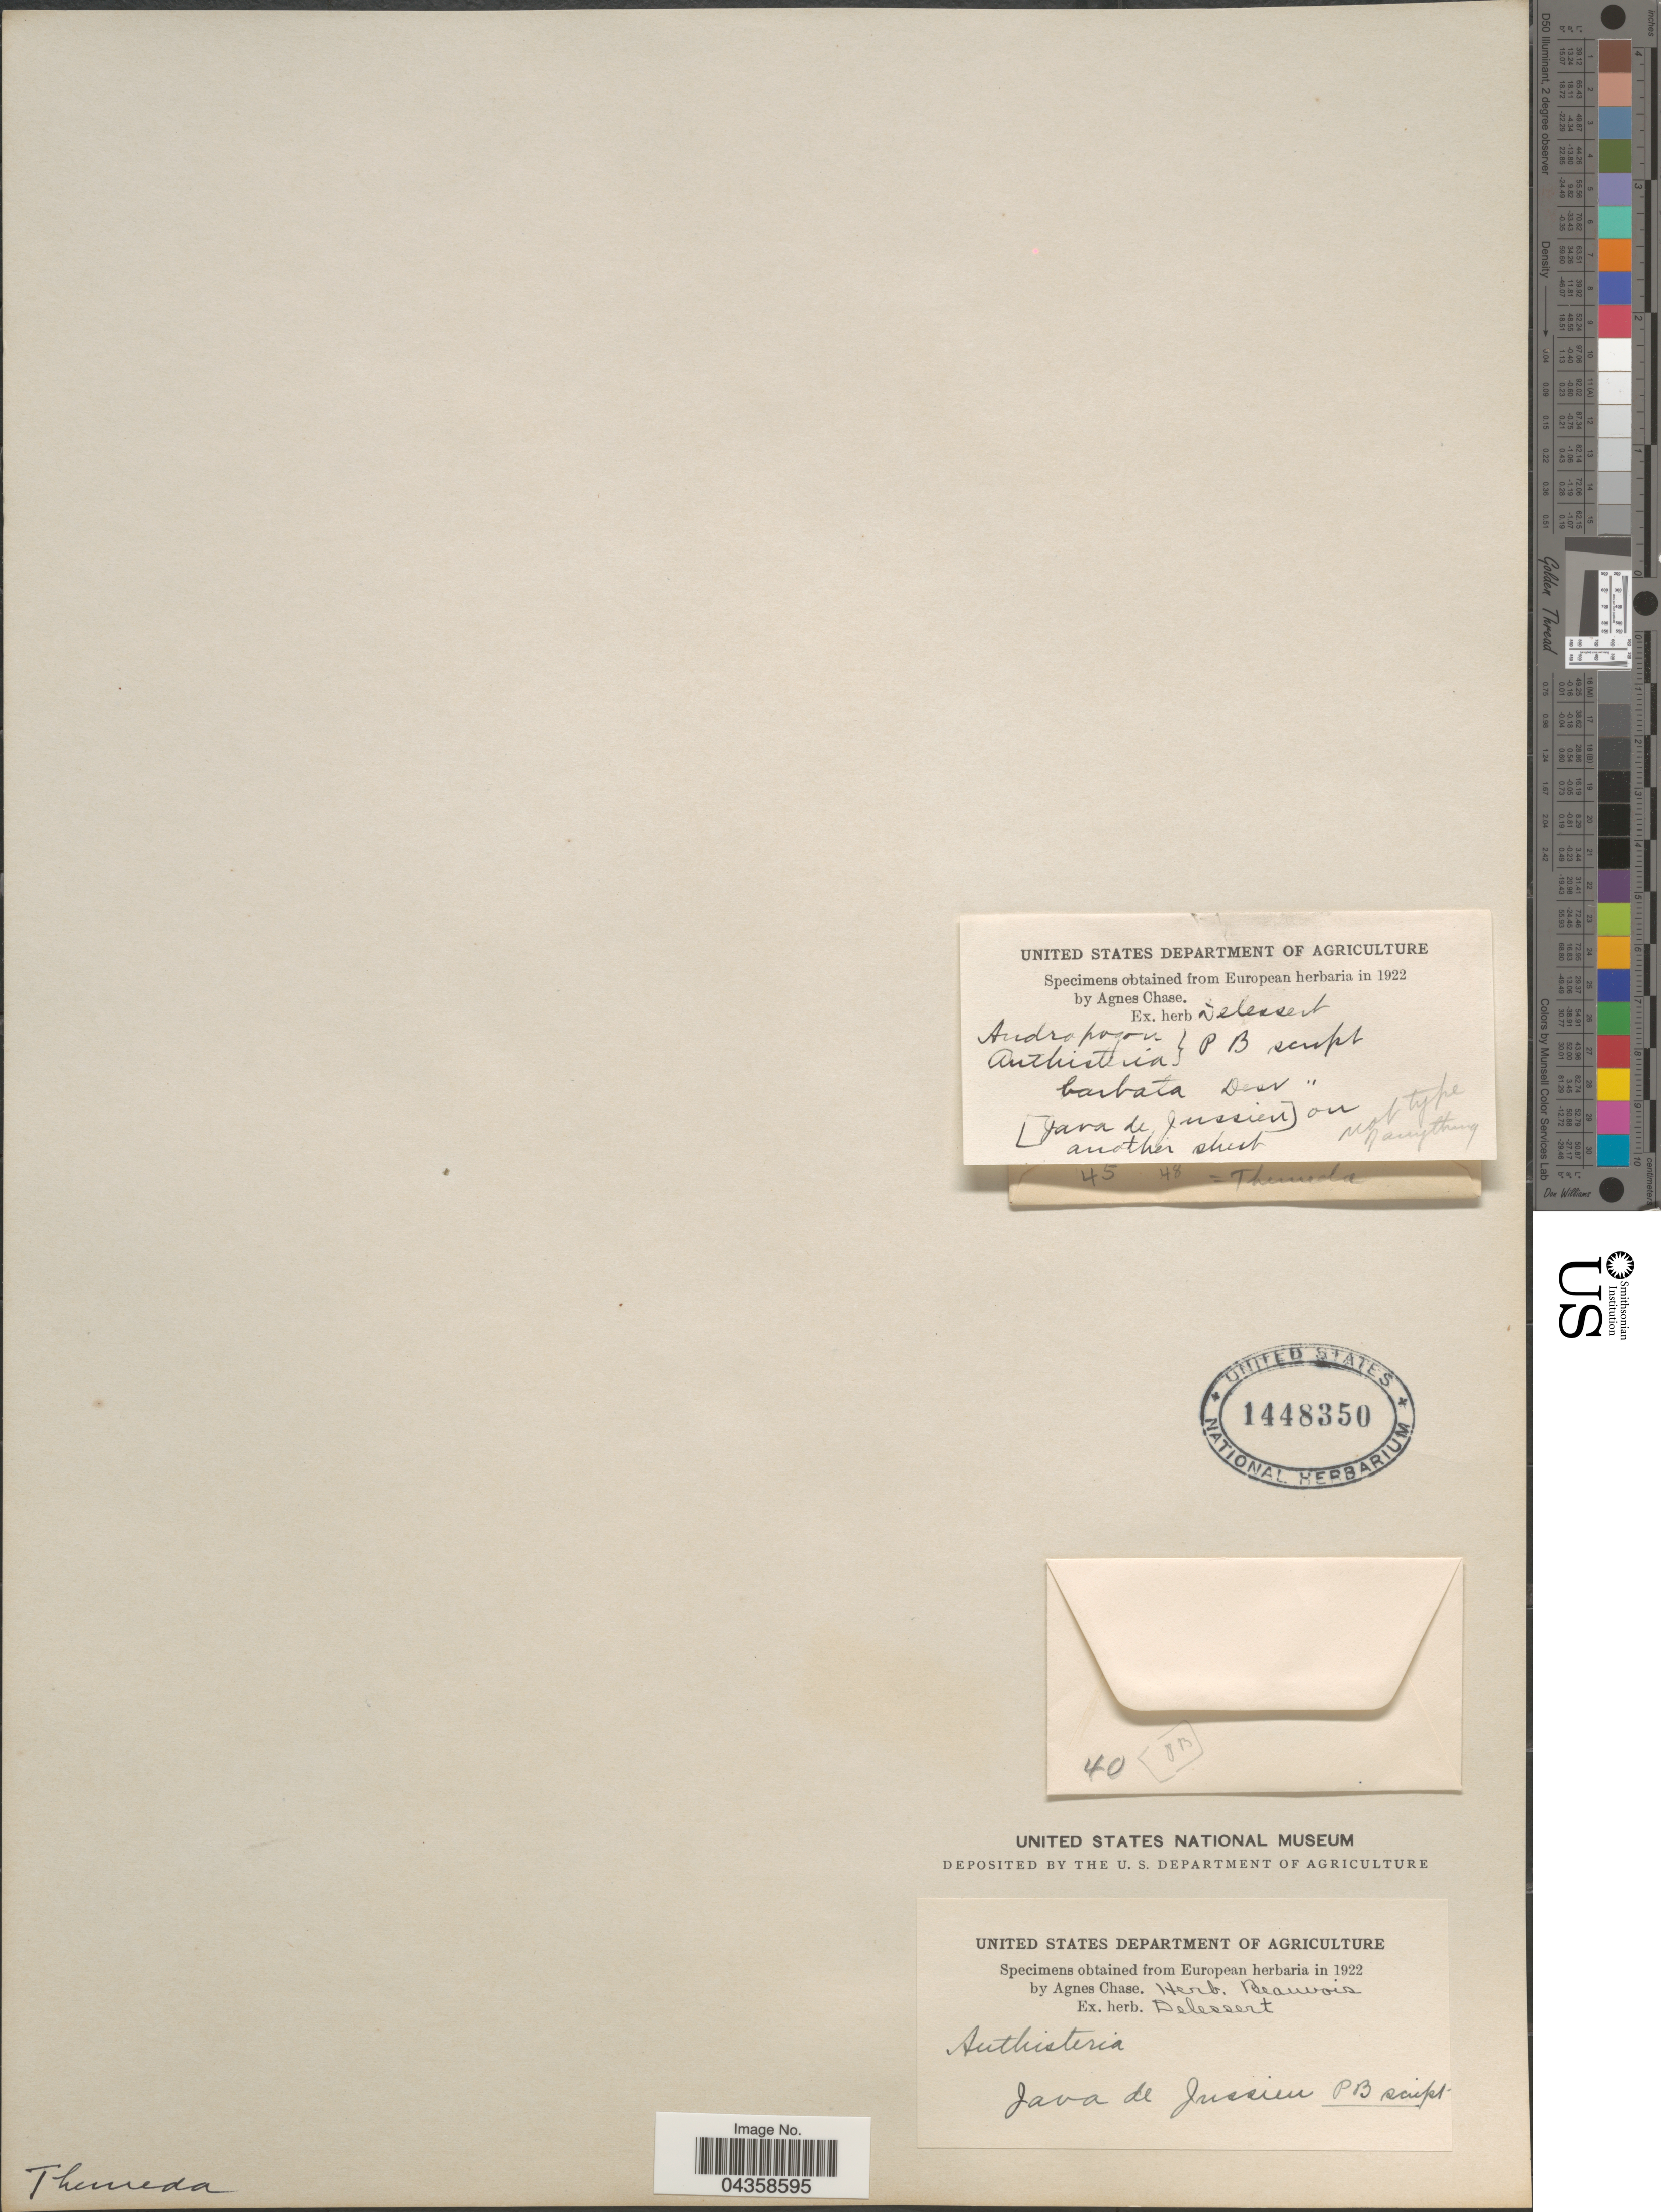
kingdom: Plantae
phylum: Tracheophyta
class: Liliopsida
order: Poales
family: Poaceae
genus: Themeda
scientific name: Themeda triandra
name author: Forssk.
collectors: ex herb. Delessert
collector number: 40?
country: Indonesia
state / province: Java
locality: Java de Jussieu.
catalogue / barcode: US 1448350